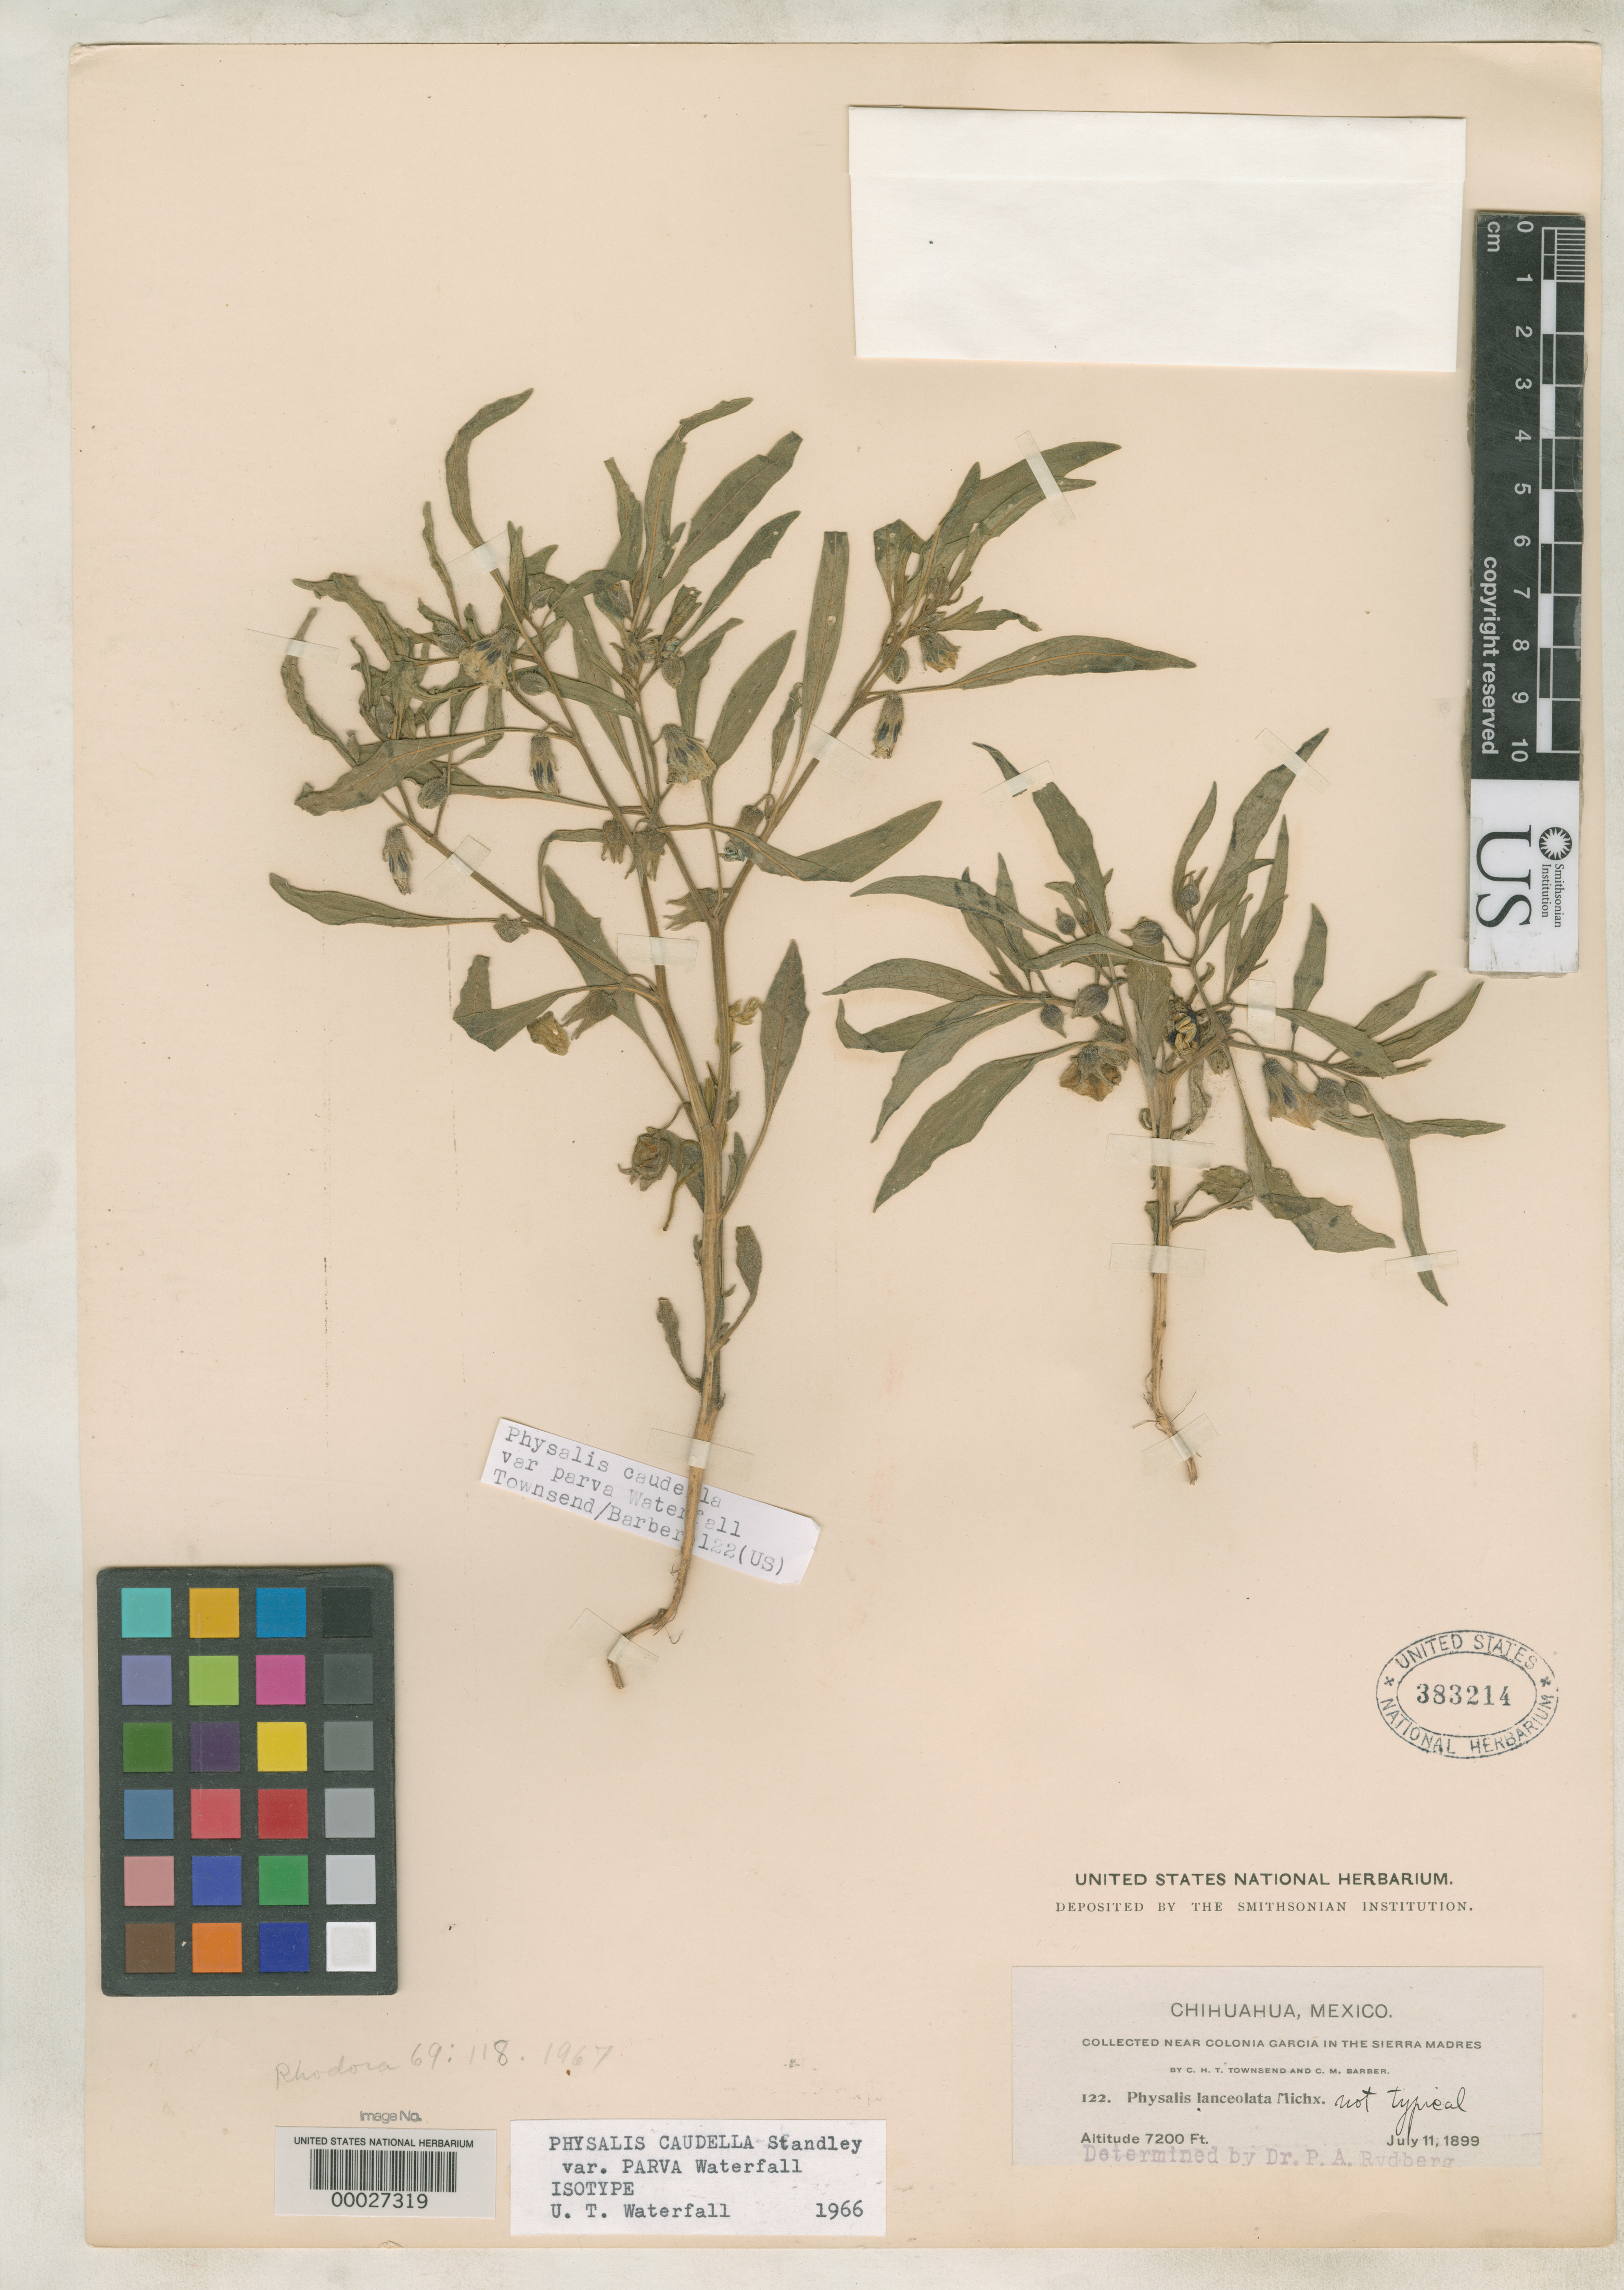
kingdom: Plantae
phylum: Tracheophyta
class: Magnoliopsida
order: Solanales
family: Solanaceae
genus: Physalis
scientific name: Physalis caudella var. parva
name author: Waterf.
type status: Isotype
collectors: C. H. T. Townsend & C. Barber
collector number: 122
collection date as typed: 11 Jul 1899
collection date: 1899-07-11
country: Mexico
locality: Near Colonia Garcia, Sierra Madre Mts., alt. 7200 ft.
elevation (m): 2195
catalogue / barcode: US 383214